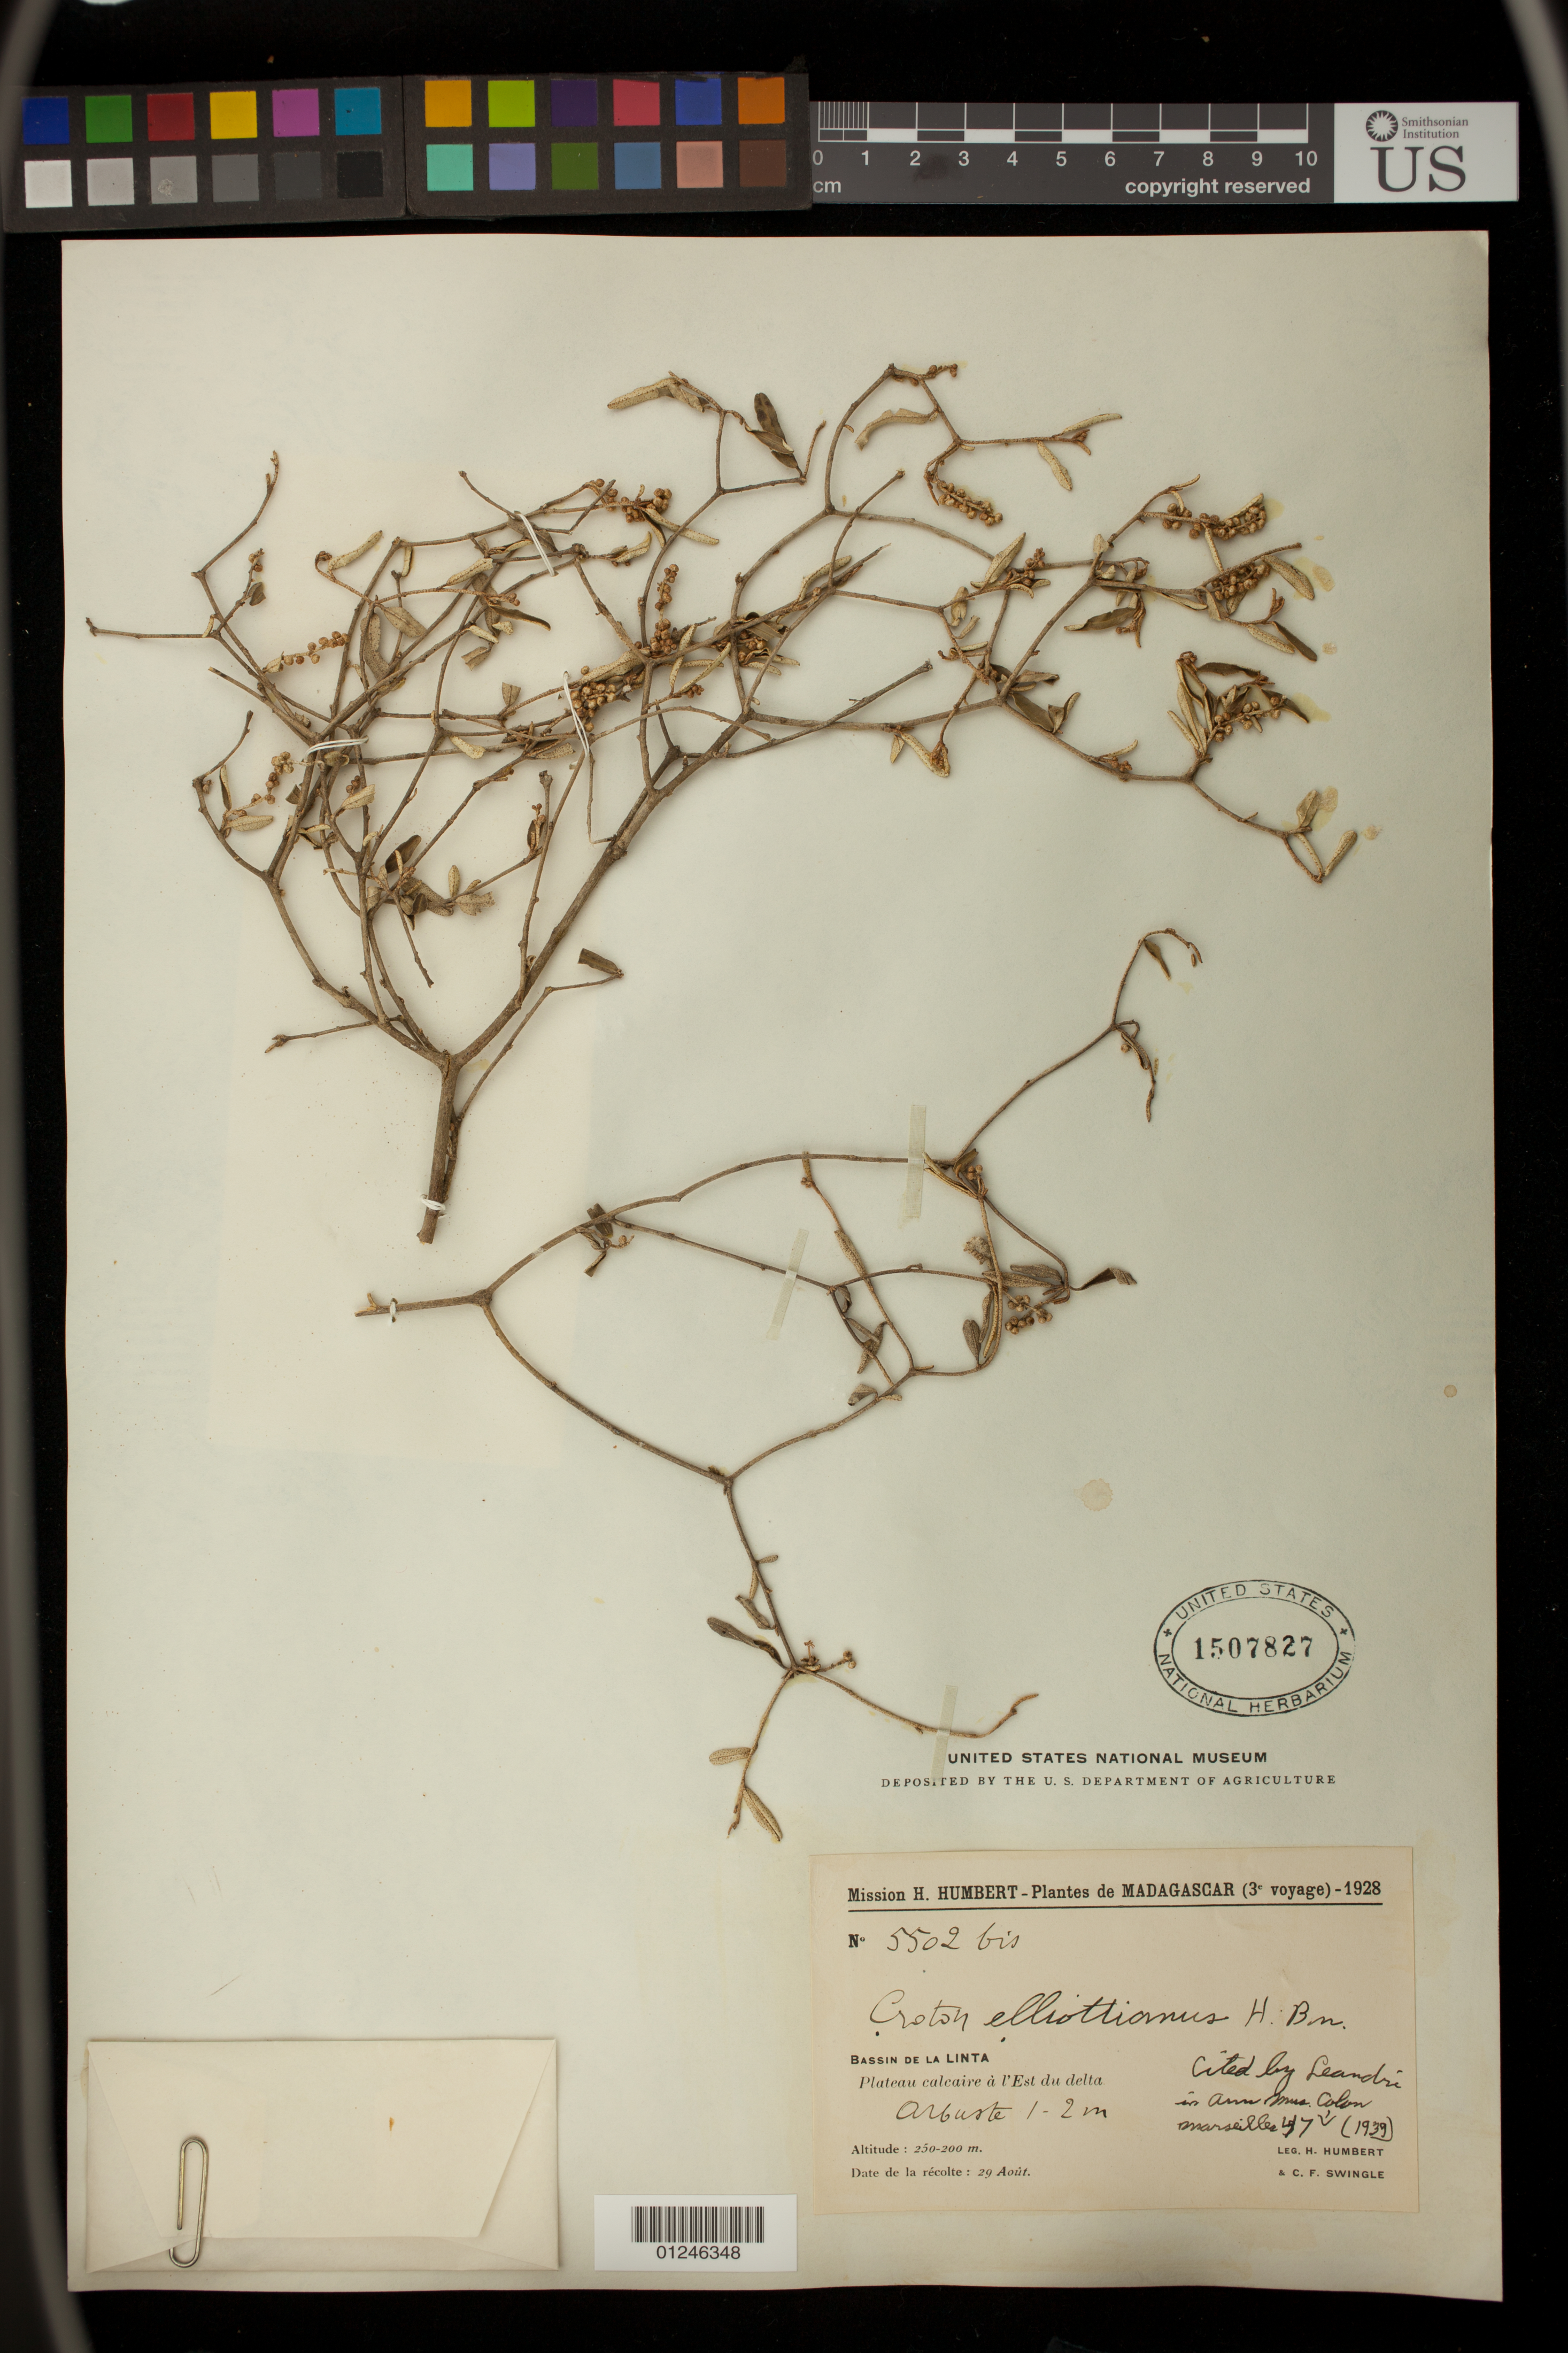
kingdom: Plantae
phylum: Tracheophyta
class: Magnoliopsida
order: Malpighiales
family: Euphorbiaceae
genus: Croton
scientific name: Croton elliotianus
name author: Baill.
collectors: H. Humbert & C. Swingle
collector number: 5502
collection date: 1928-08-29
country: Madagascar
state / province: Atsimo-Andrefana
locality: Bassin de la Linta, Plateau calcaire a l'Est du delta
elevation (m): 200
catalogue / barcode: US 1507827